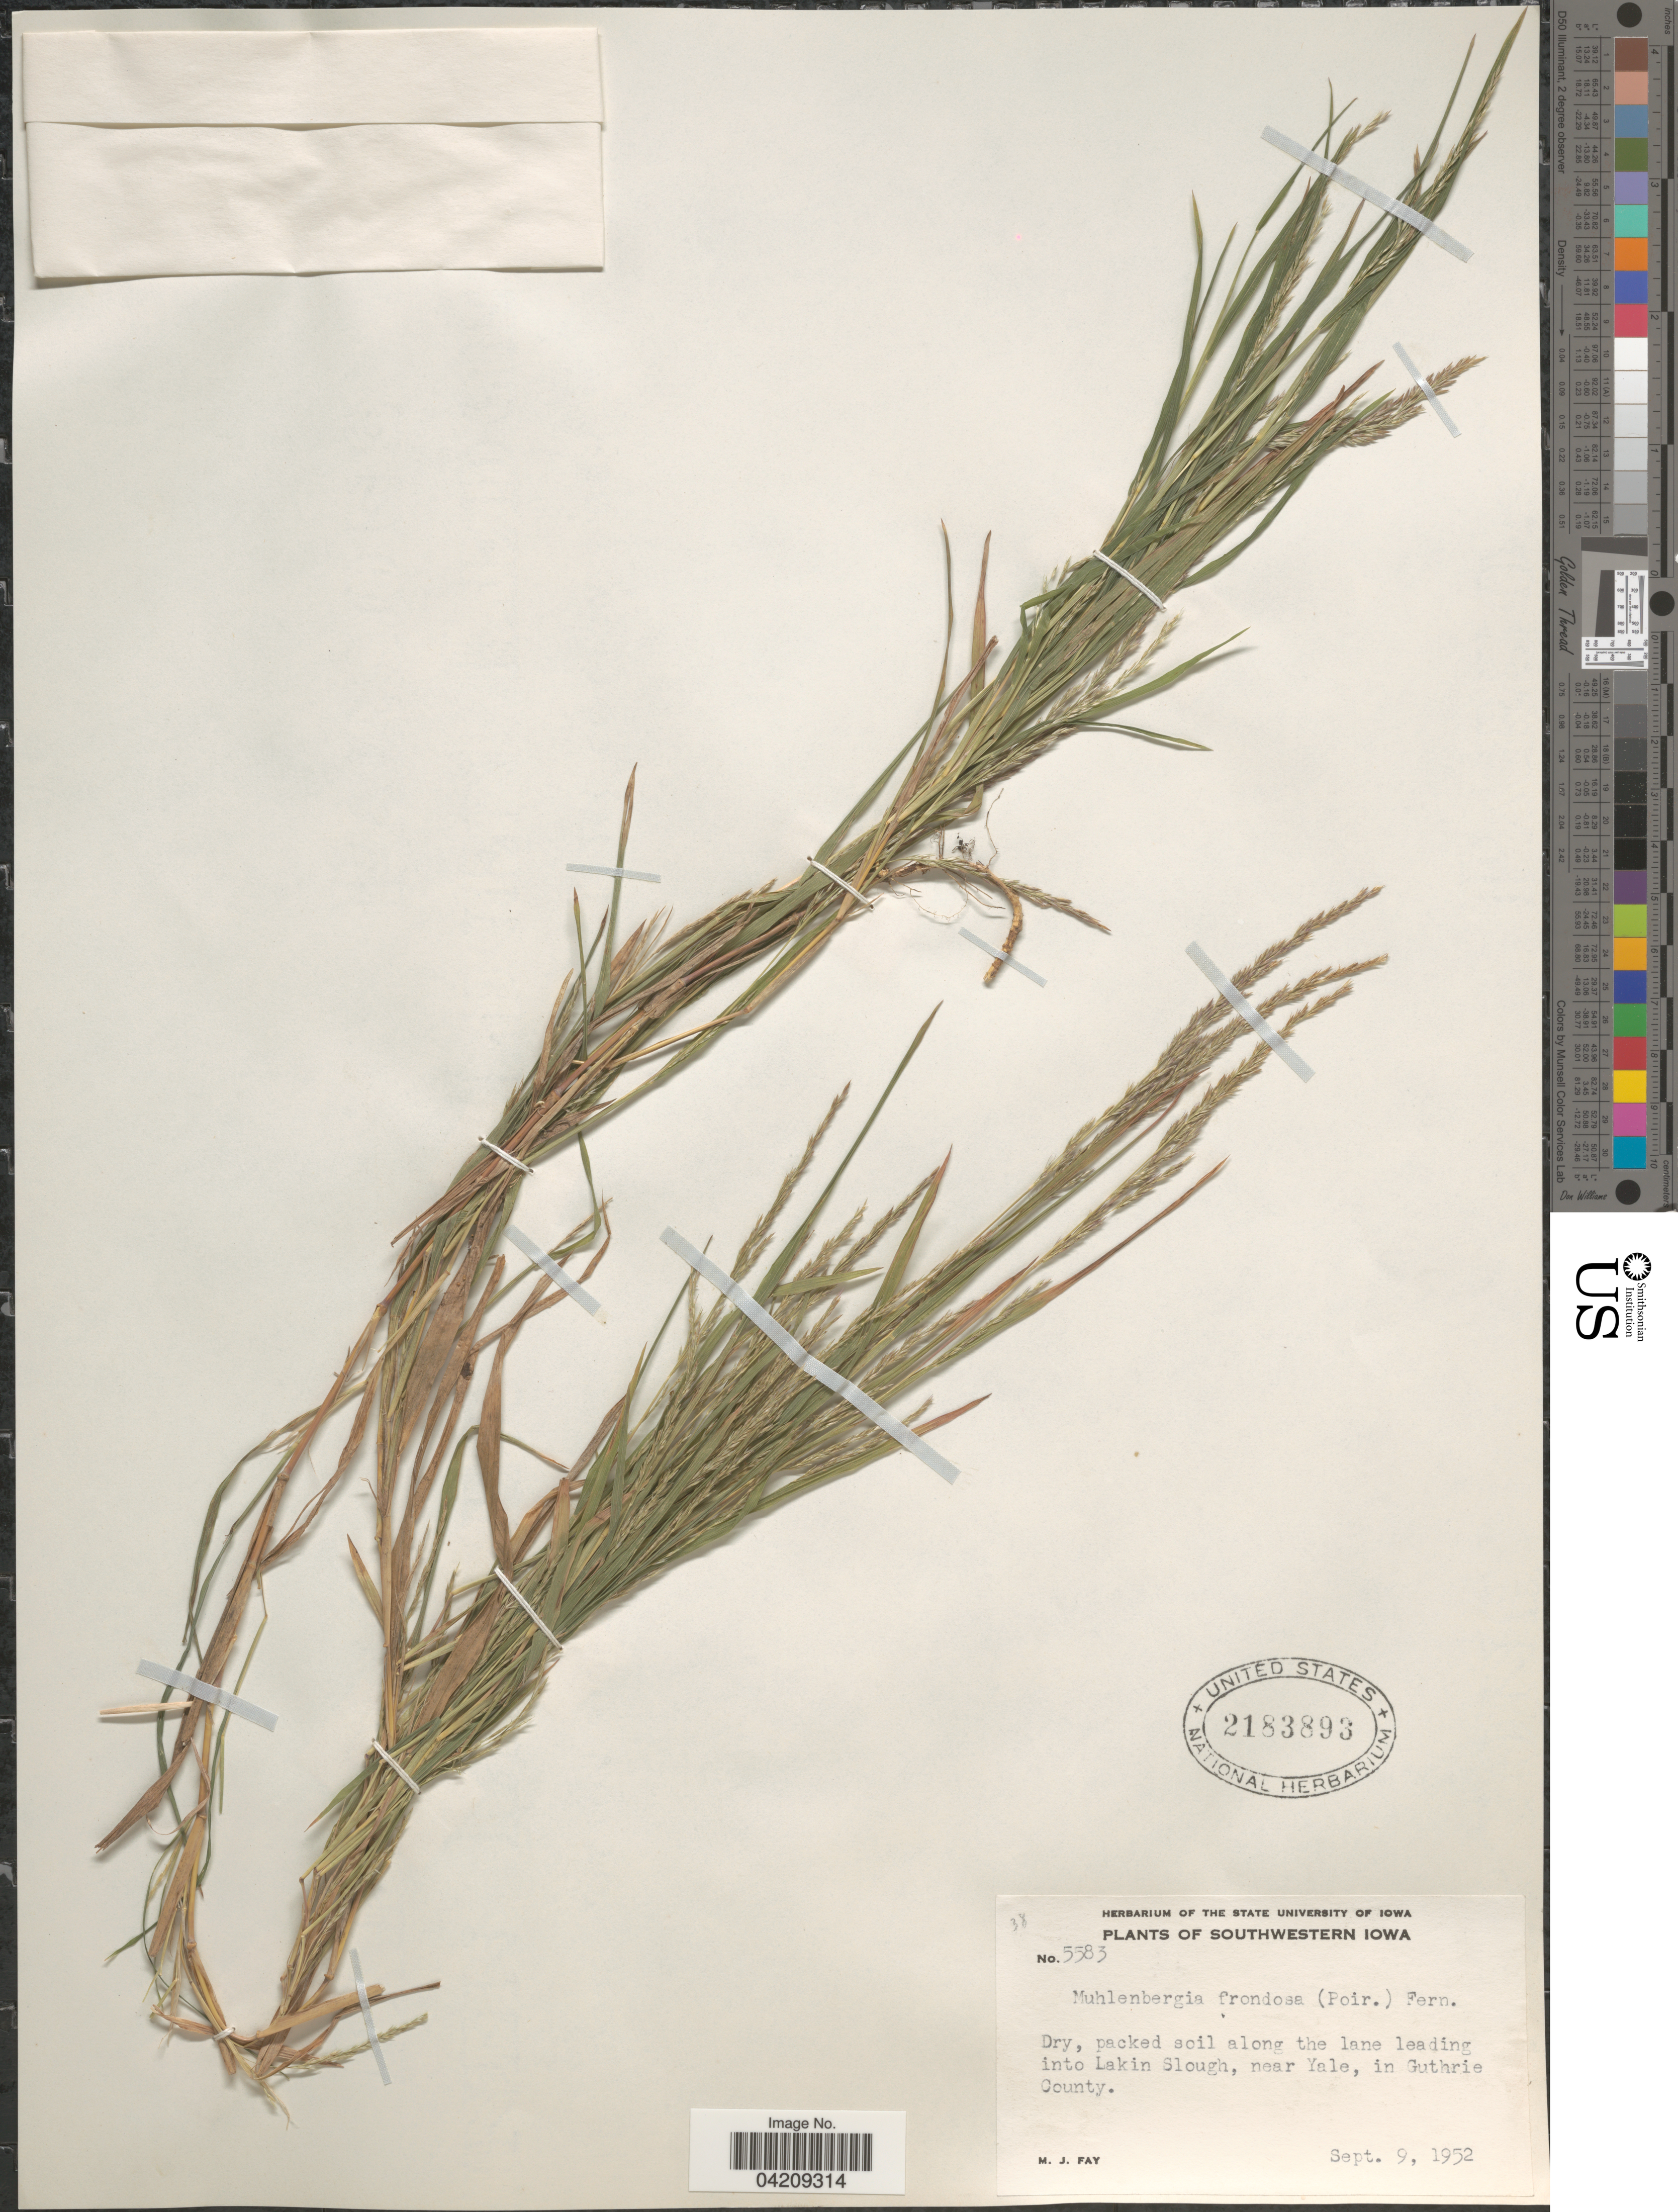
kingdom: Plantae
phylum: Tracheophyta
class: Liliopsida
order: Poales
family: Poaceae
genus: Muhlenbergia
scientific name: Muhlenbergia frondosa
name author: (Poir.) Fernald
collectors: M. Fay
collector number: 5583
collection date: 1952-09-09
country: United States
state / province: Iowa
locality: Southwestern Iowa. Dry, packed soil along the lane leading into Lakin Slough, near Yale, in Guthrie County.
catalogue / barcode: US 2183893